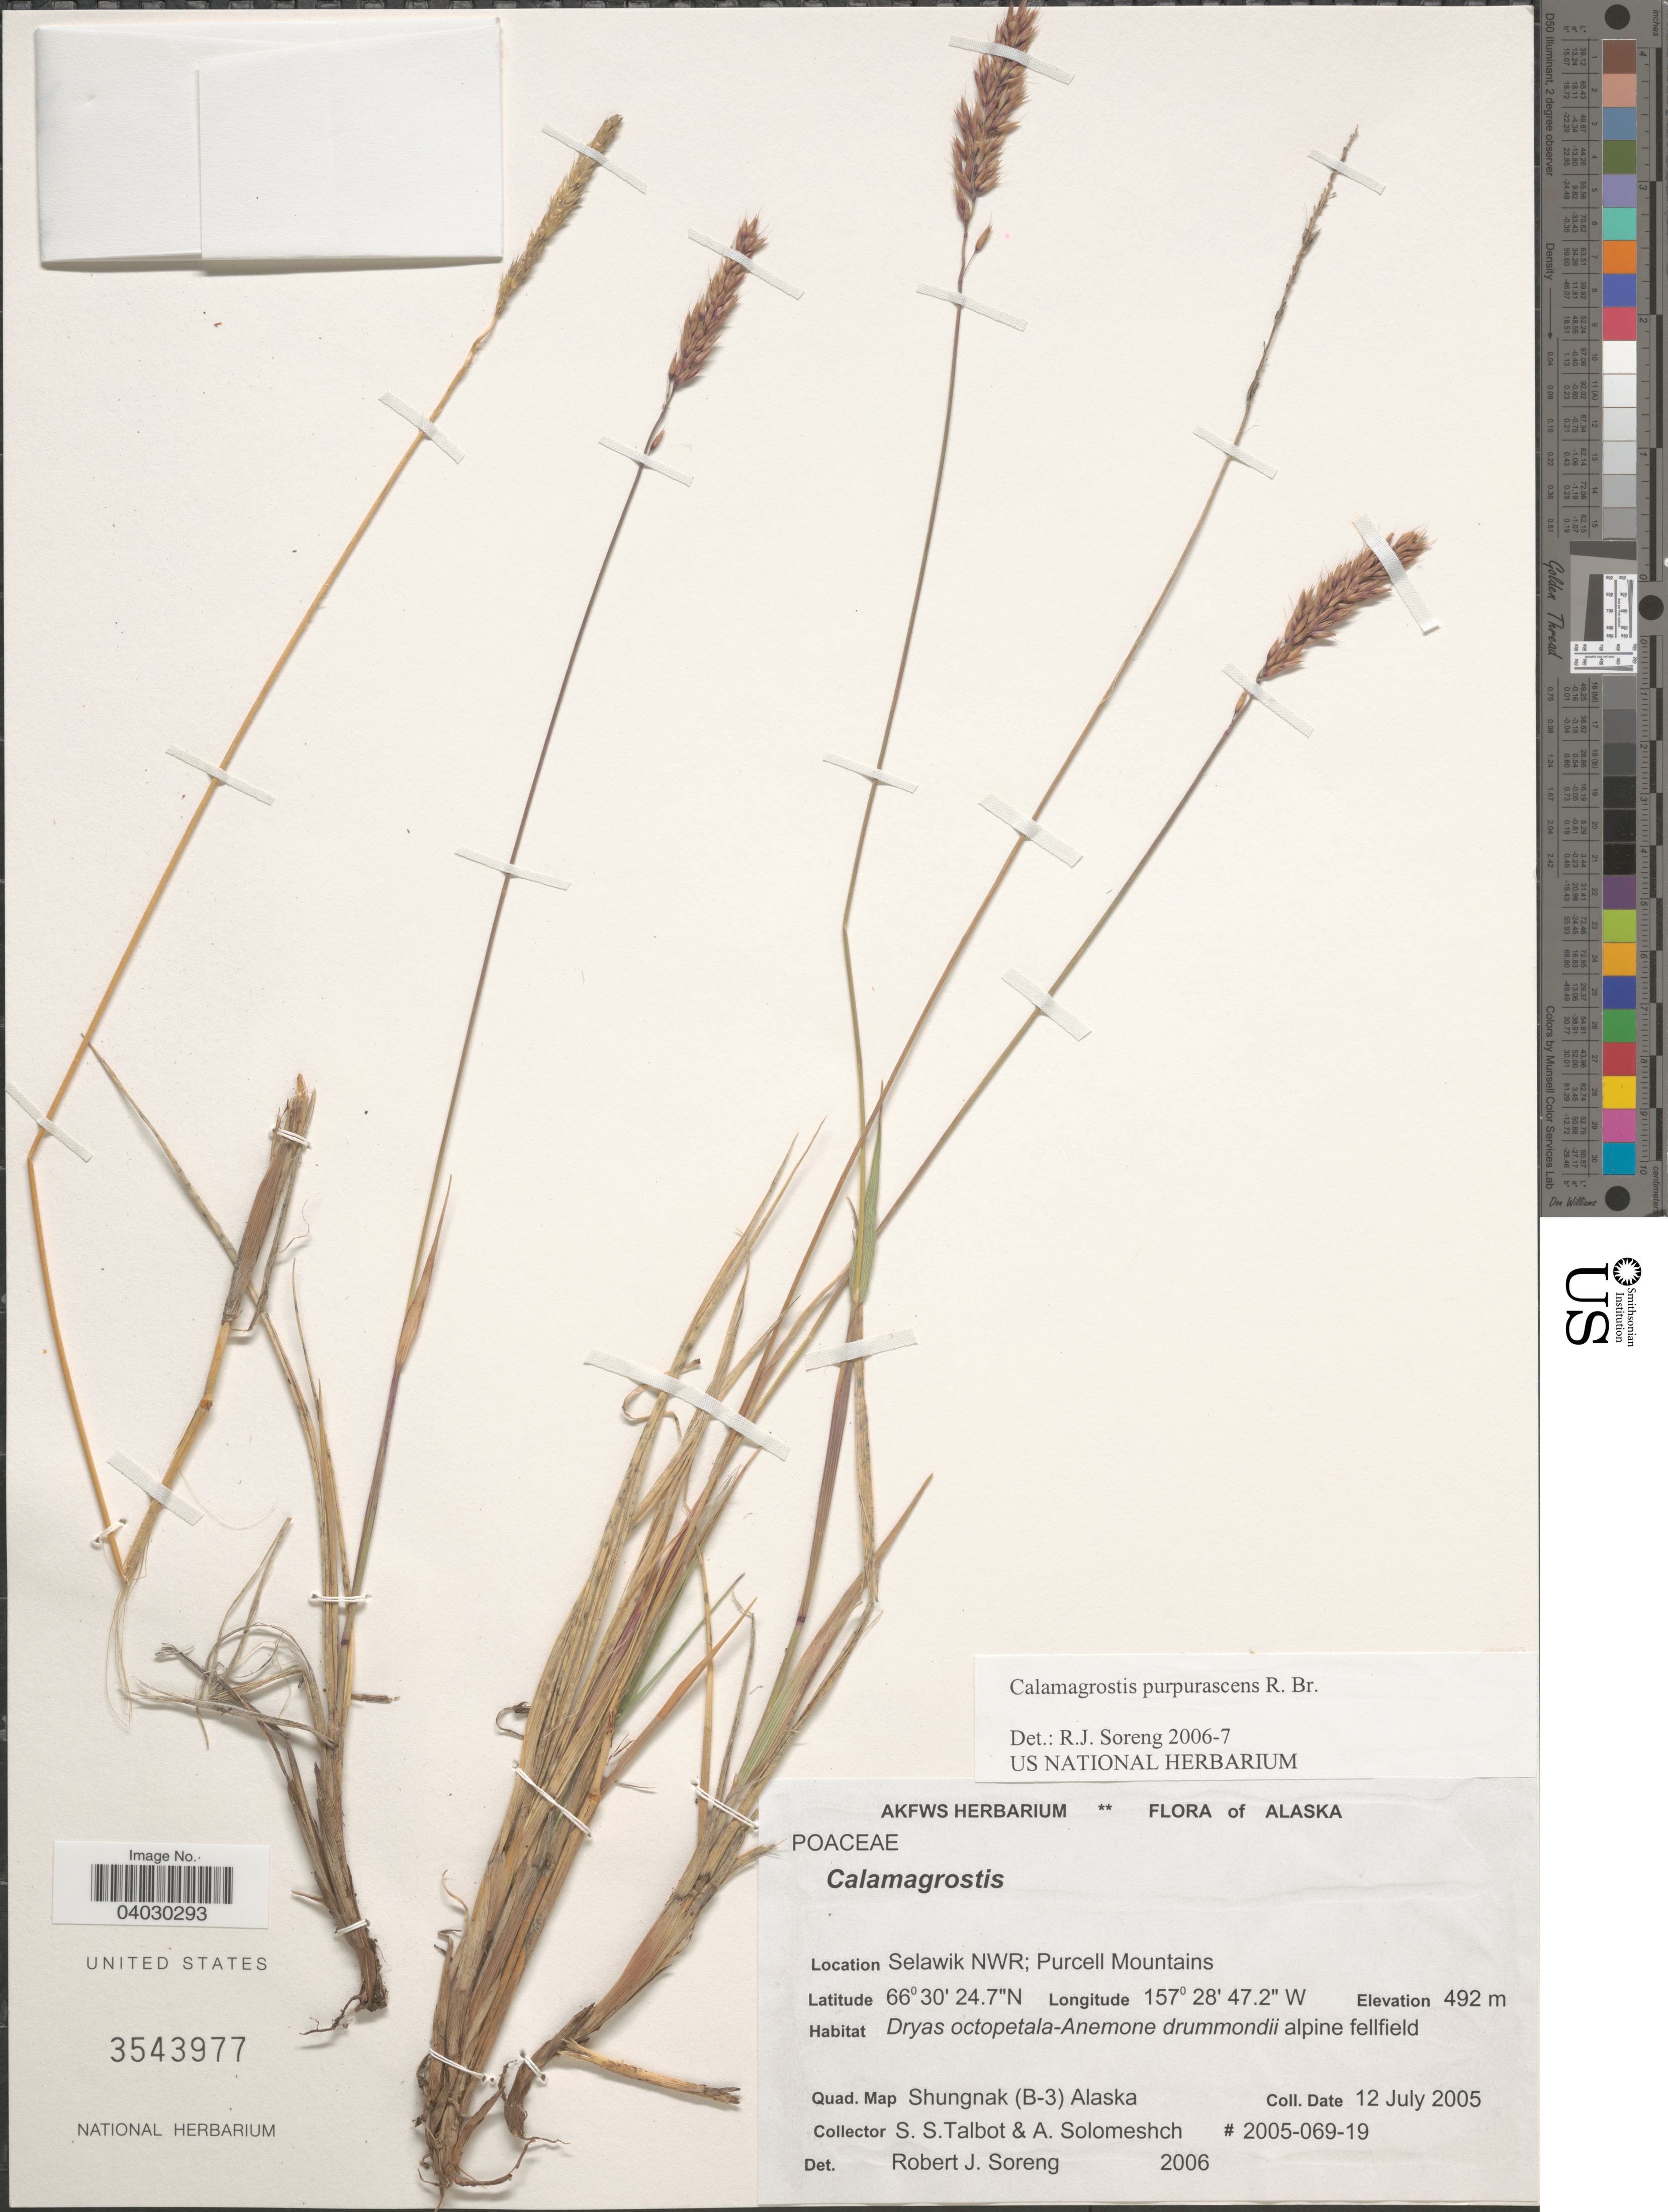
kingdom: Plantae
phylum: Tracheophyta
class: Liliopsida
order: Poales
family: Poaceae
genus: Calamagrostis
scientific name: Calamagrostis purpurascens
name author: R. Br.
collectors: S. S. Talbot & A. Solomeshch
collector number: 2005-069-19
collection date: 2005-07-12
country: United States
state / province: Alaska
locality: Selawik NWR; Purcell Mountains. Quad. Map Shungnak (B-3).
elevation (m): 492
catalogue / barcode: US 3543977